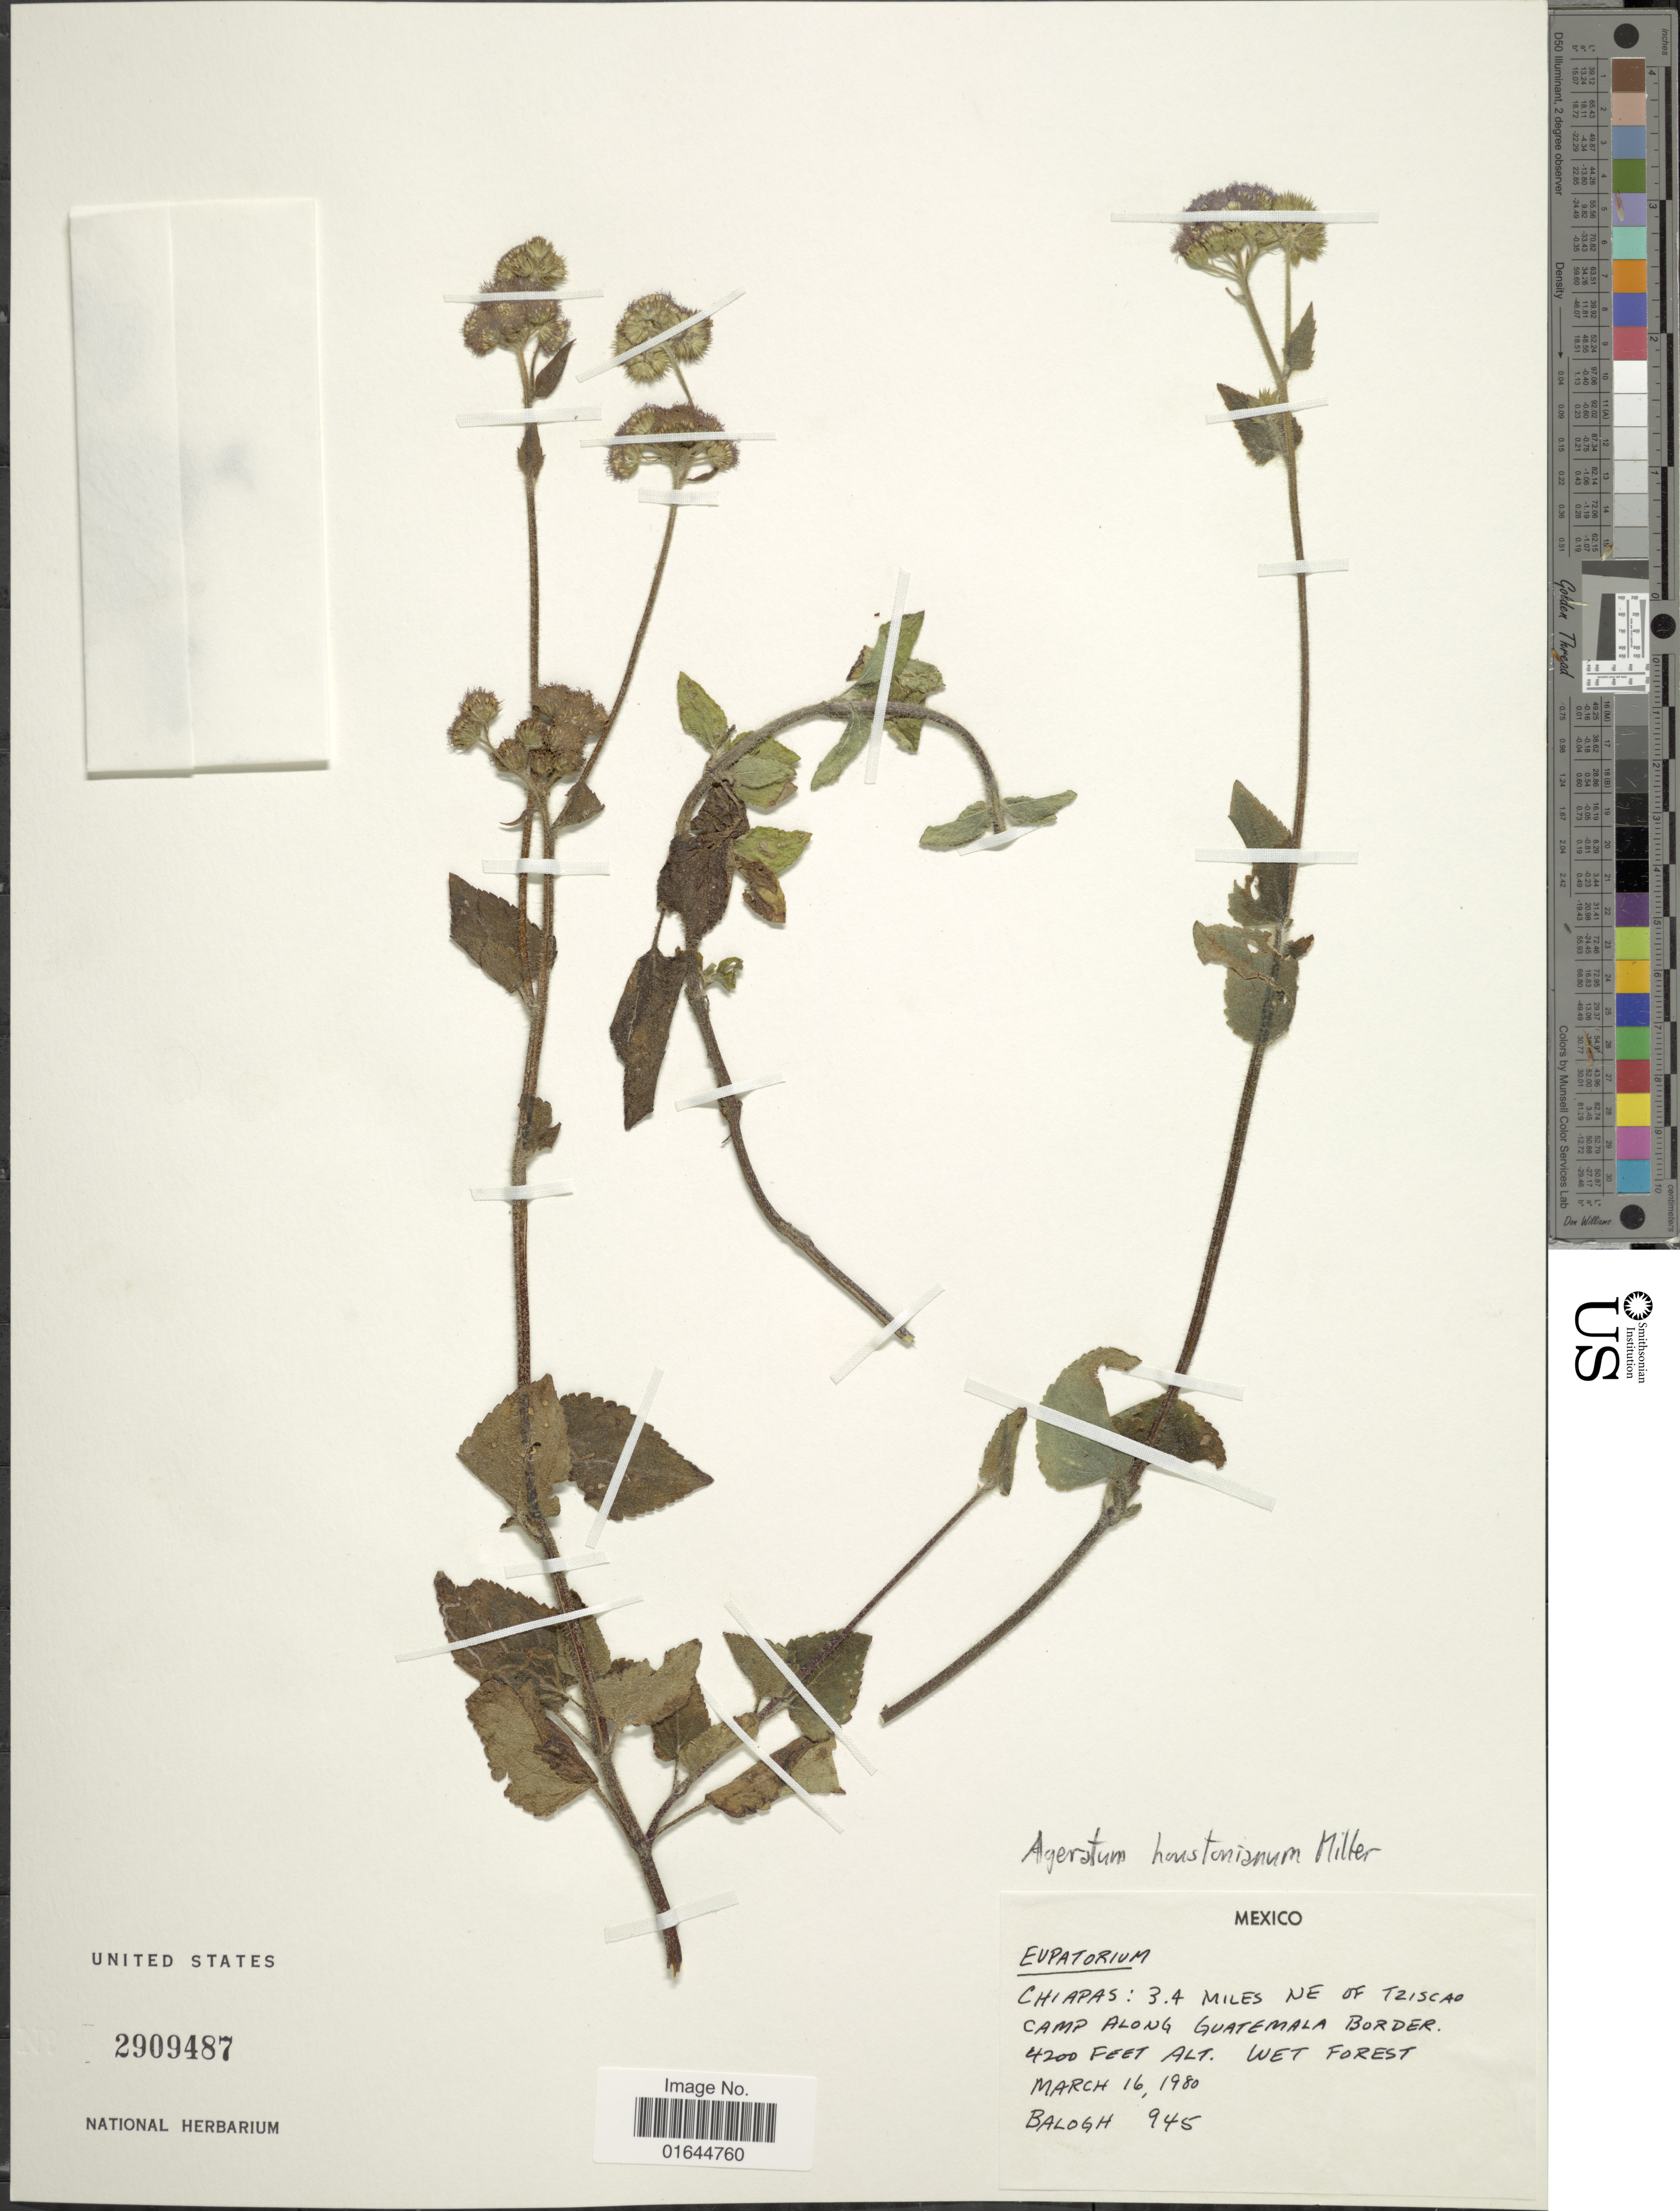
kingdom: Plantae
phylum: Tracheophyta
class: Magnoliopsida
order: Asterales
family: Asteraceae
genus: Ageratum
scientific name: Ageratum houstonianum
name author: Mill.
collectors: -. Balogh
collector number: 945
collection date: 1980-03-16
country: Mexico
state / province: Chiapas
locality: Mexico, Chiapas: 3.4 miles NE of Tziscao Camp along Guatemala Border.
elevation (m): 1280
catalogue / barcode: US 2909487